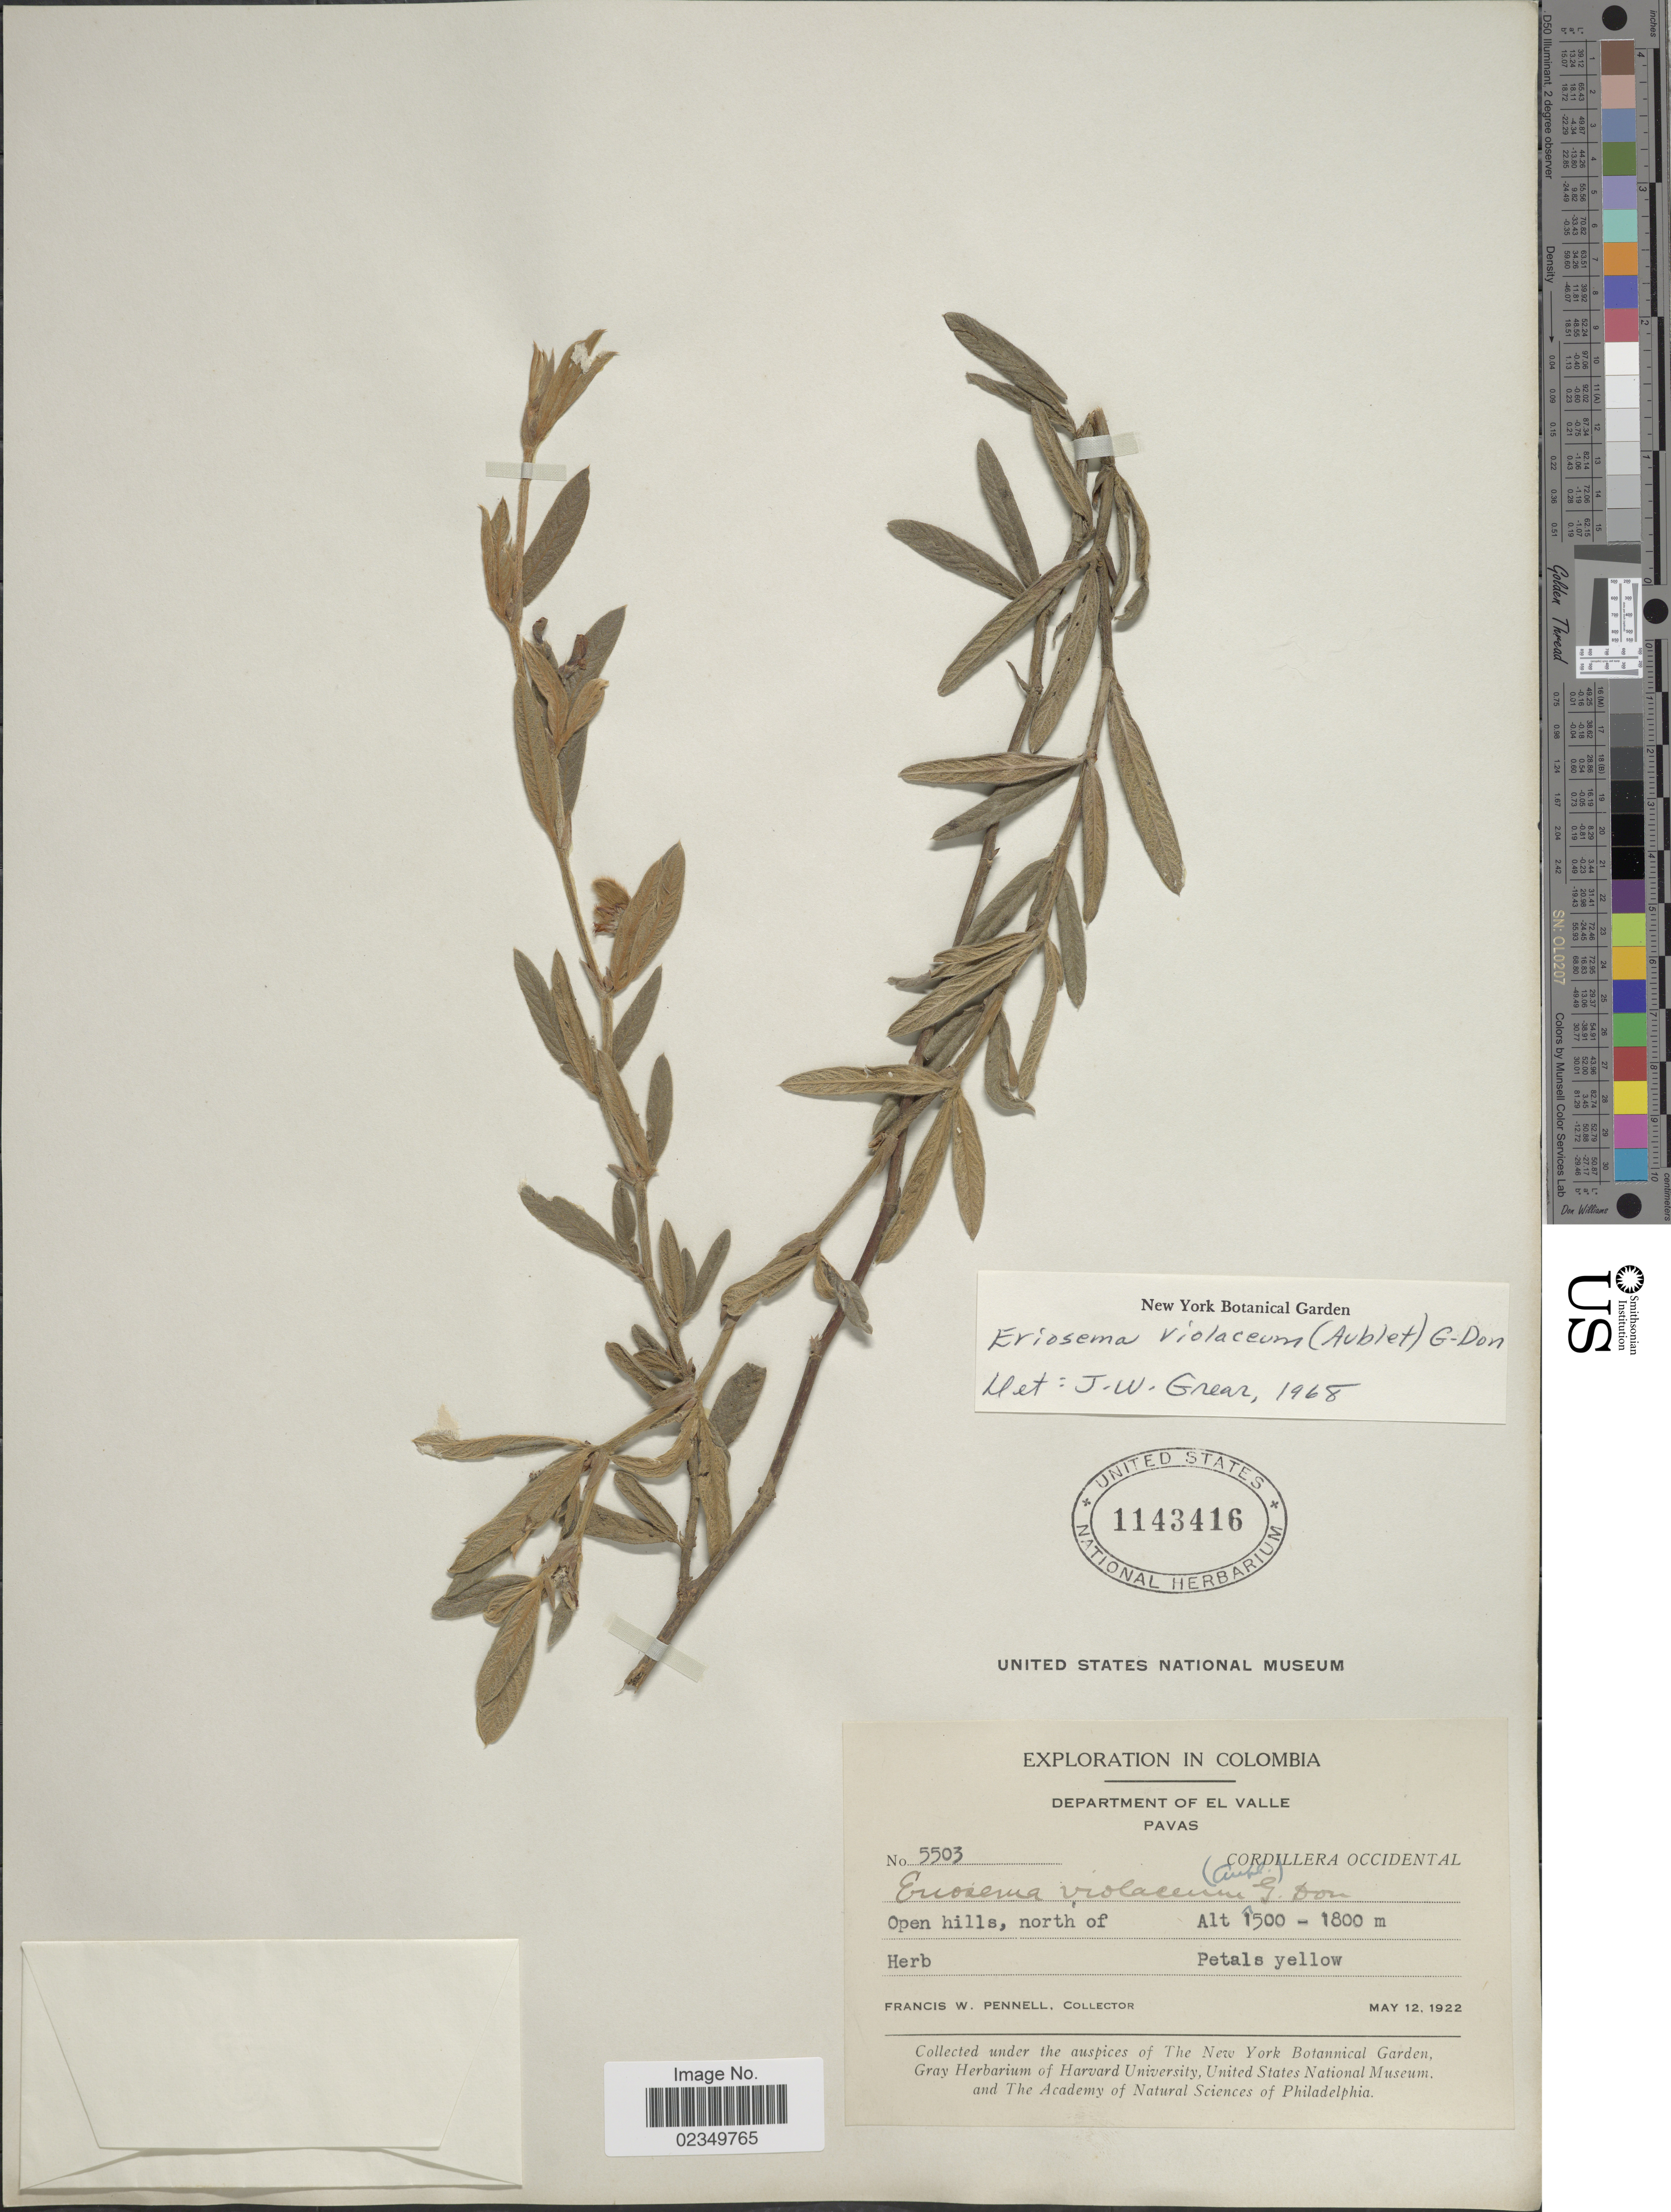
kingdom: Plantae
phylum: Tracheophyta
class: Magnoliopsida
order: Fabales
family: Fabaceae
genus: Eriosema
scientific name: Eriosema violaceum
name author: (Aubl.) G. Don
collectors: F. W. Pennell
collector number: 5503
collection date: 1922-05-12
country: Colombia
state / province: Valle del Cauca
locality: Department of El Valle, Pavas, Cordillera Occidental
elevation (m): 1500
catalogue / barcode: US 1143416